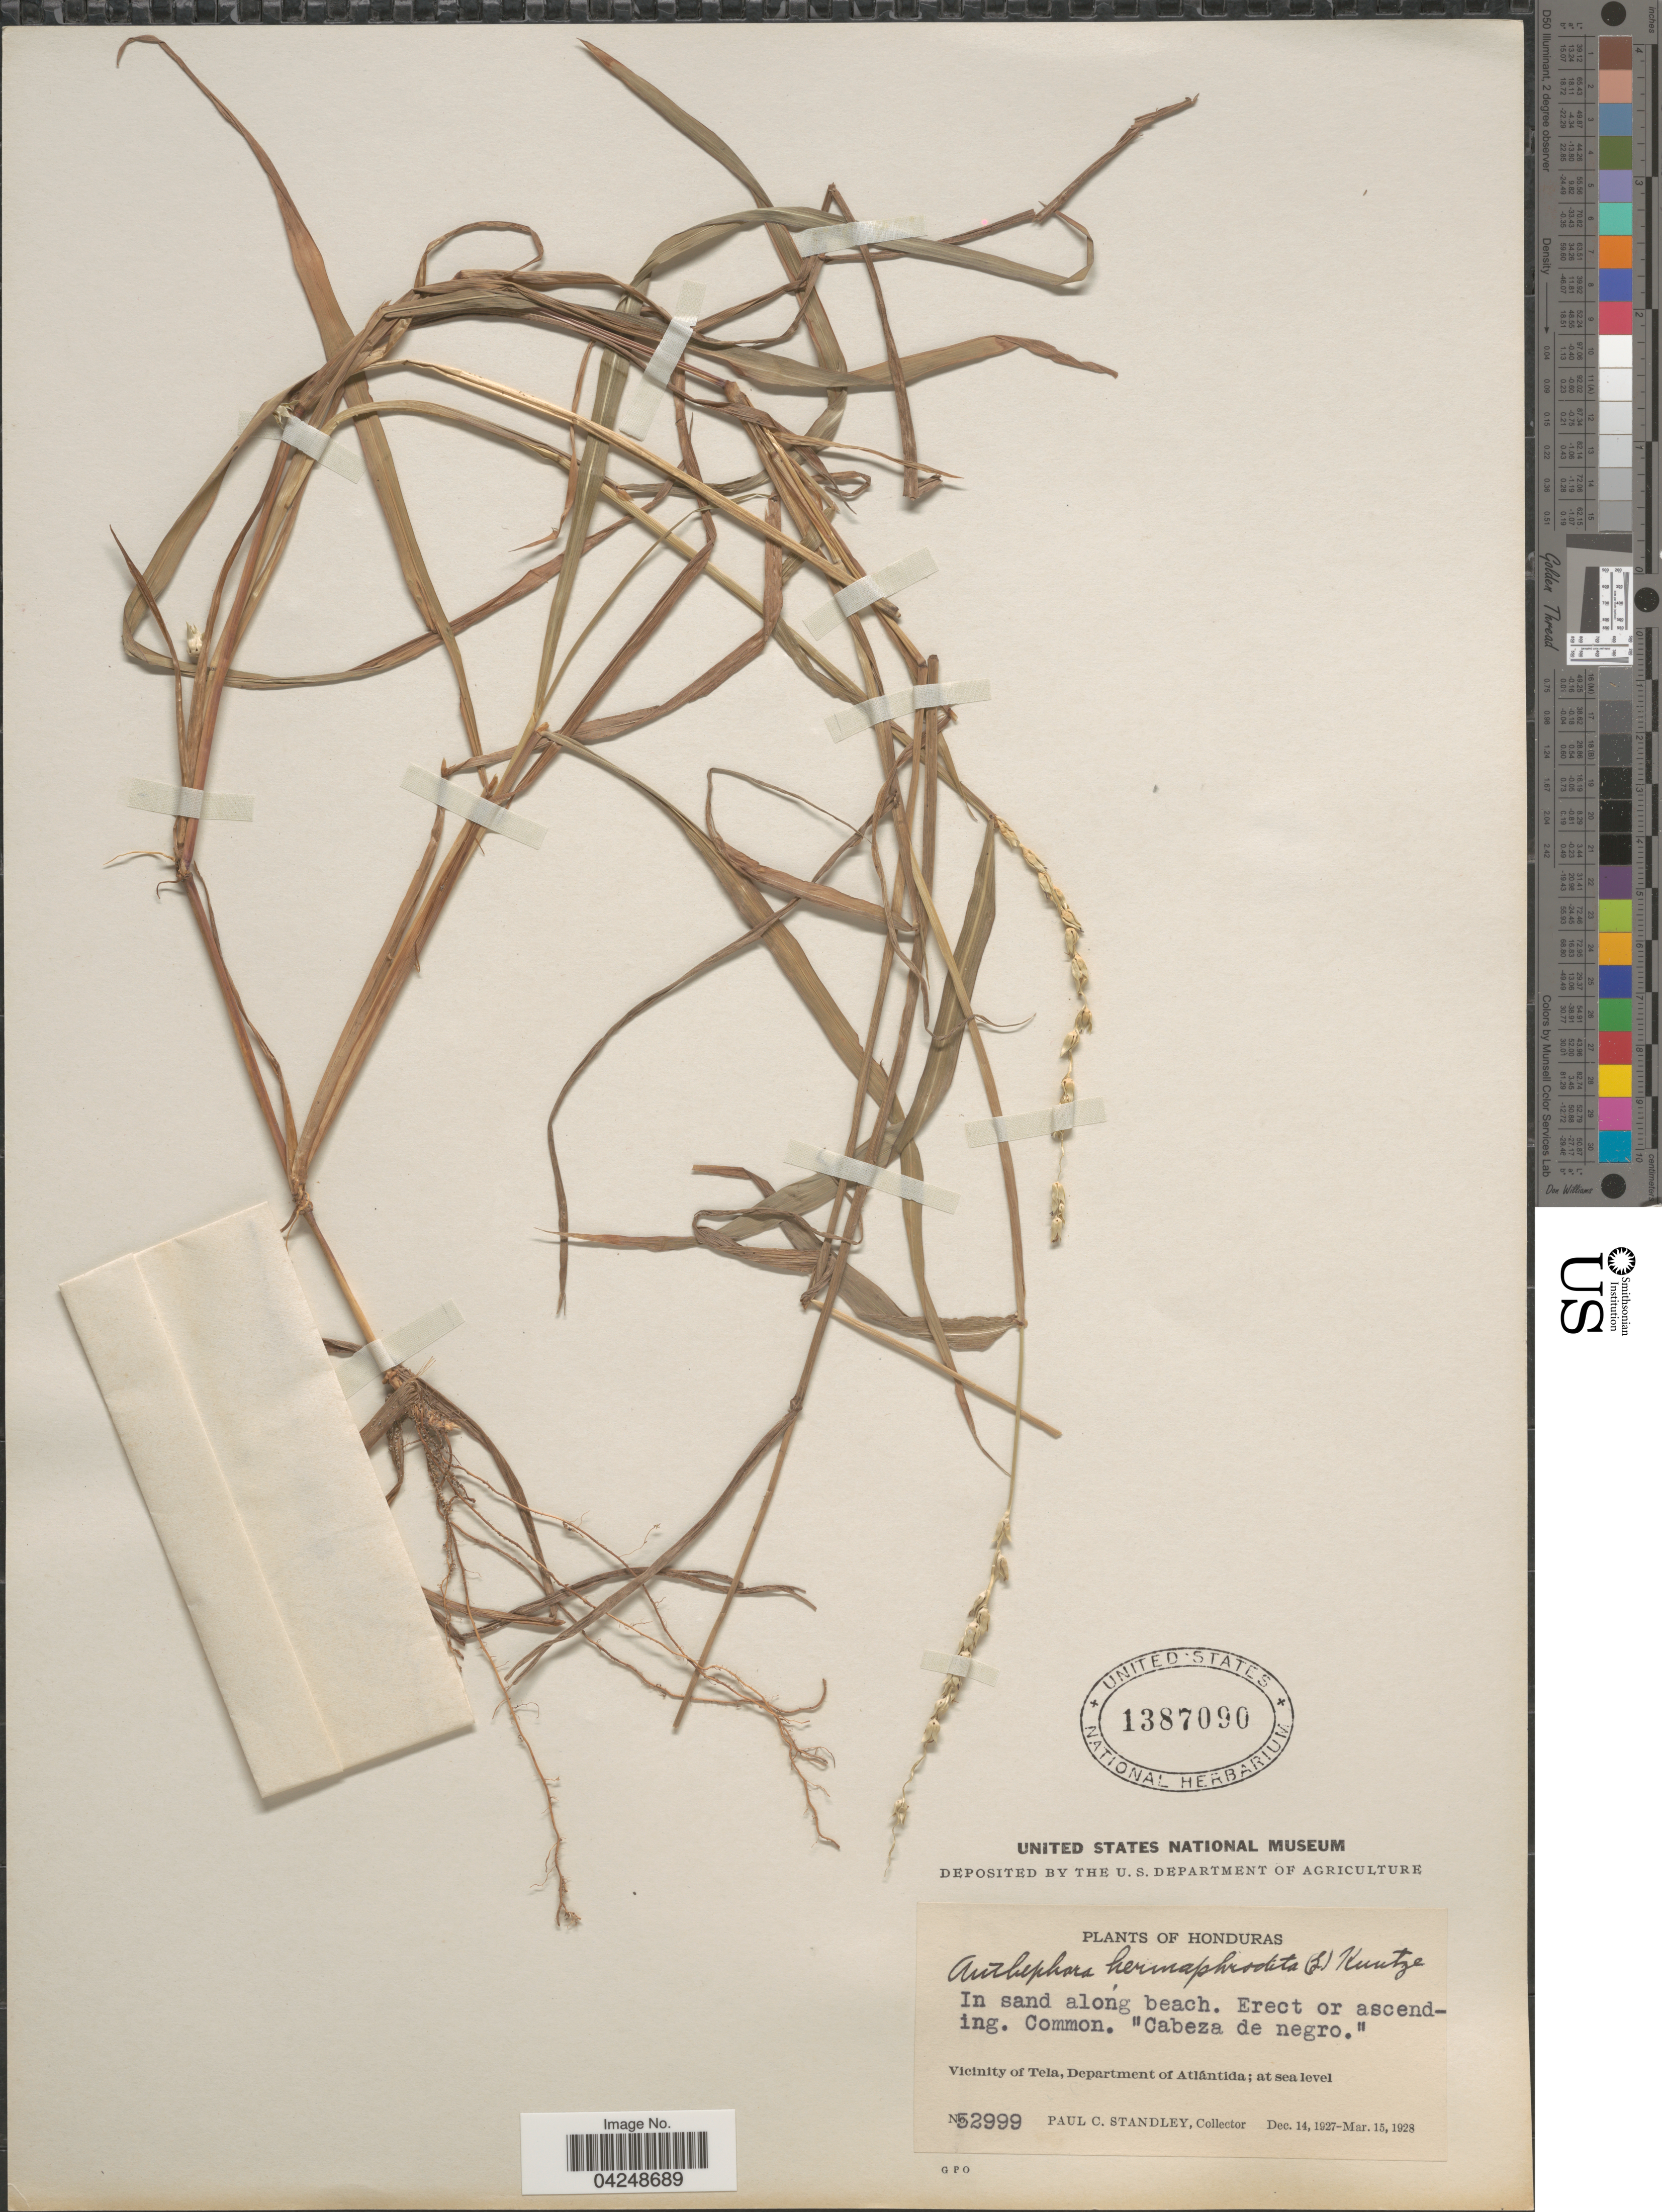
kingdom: Plantae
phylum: Tracheophyta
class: Liliopsida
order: Poales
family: Poaceae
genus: Anthephora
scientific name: Anthephora hermaphrodita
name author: (L.) Kuntze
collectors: P. C. Standley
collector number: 52999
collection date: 1927-12-14/1928-03-15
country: Honduras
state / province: Atlantida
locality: Vicinity of Tela, Department of Atlántida.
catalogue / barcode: US 1387090